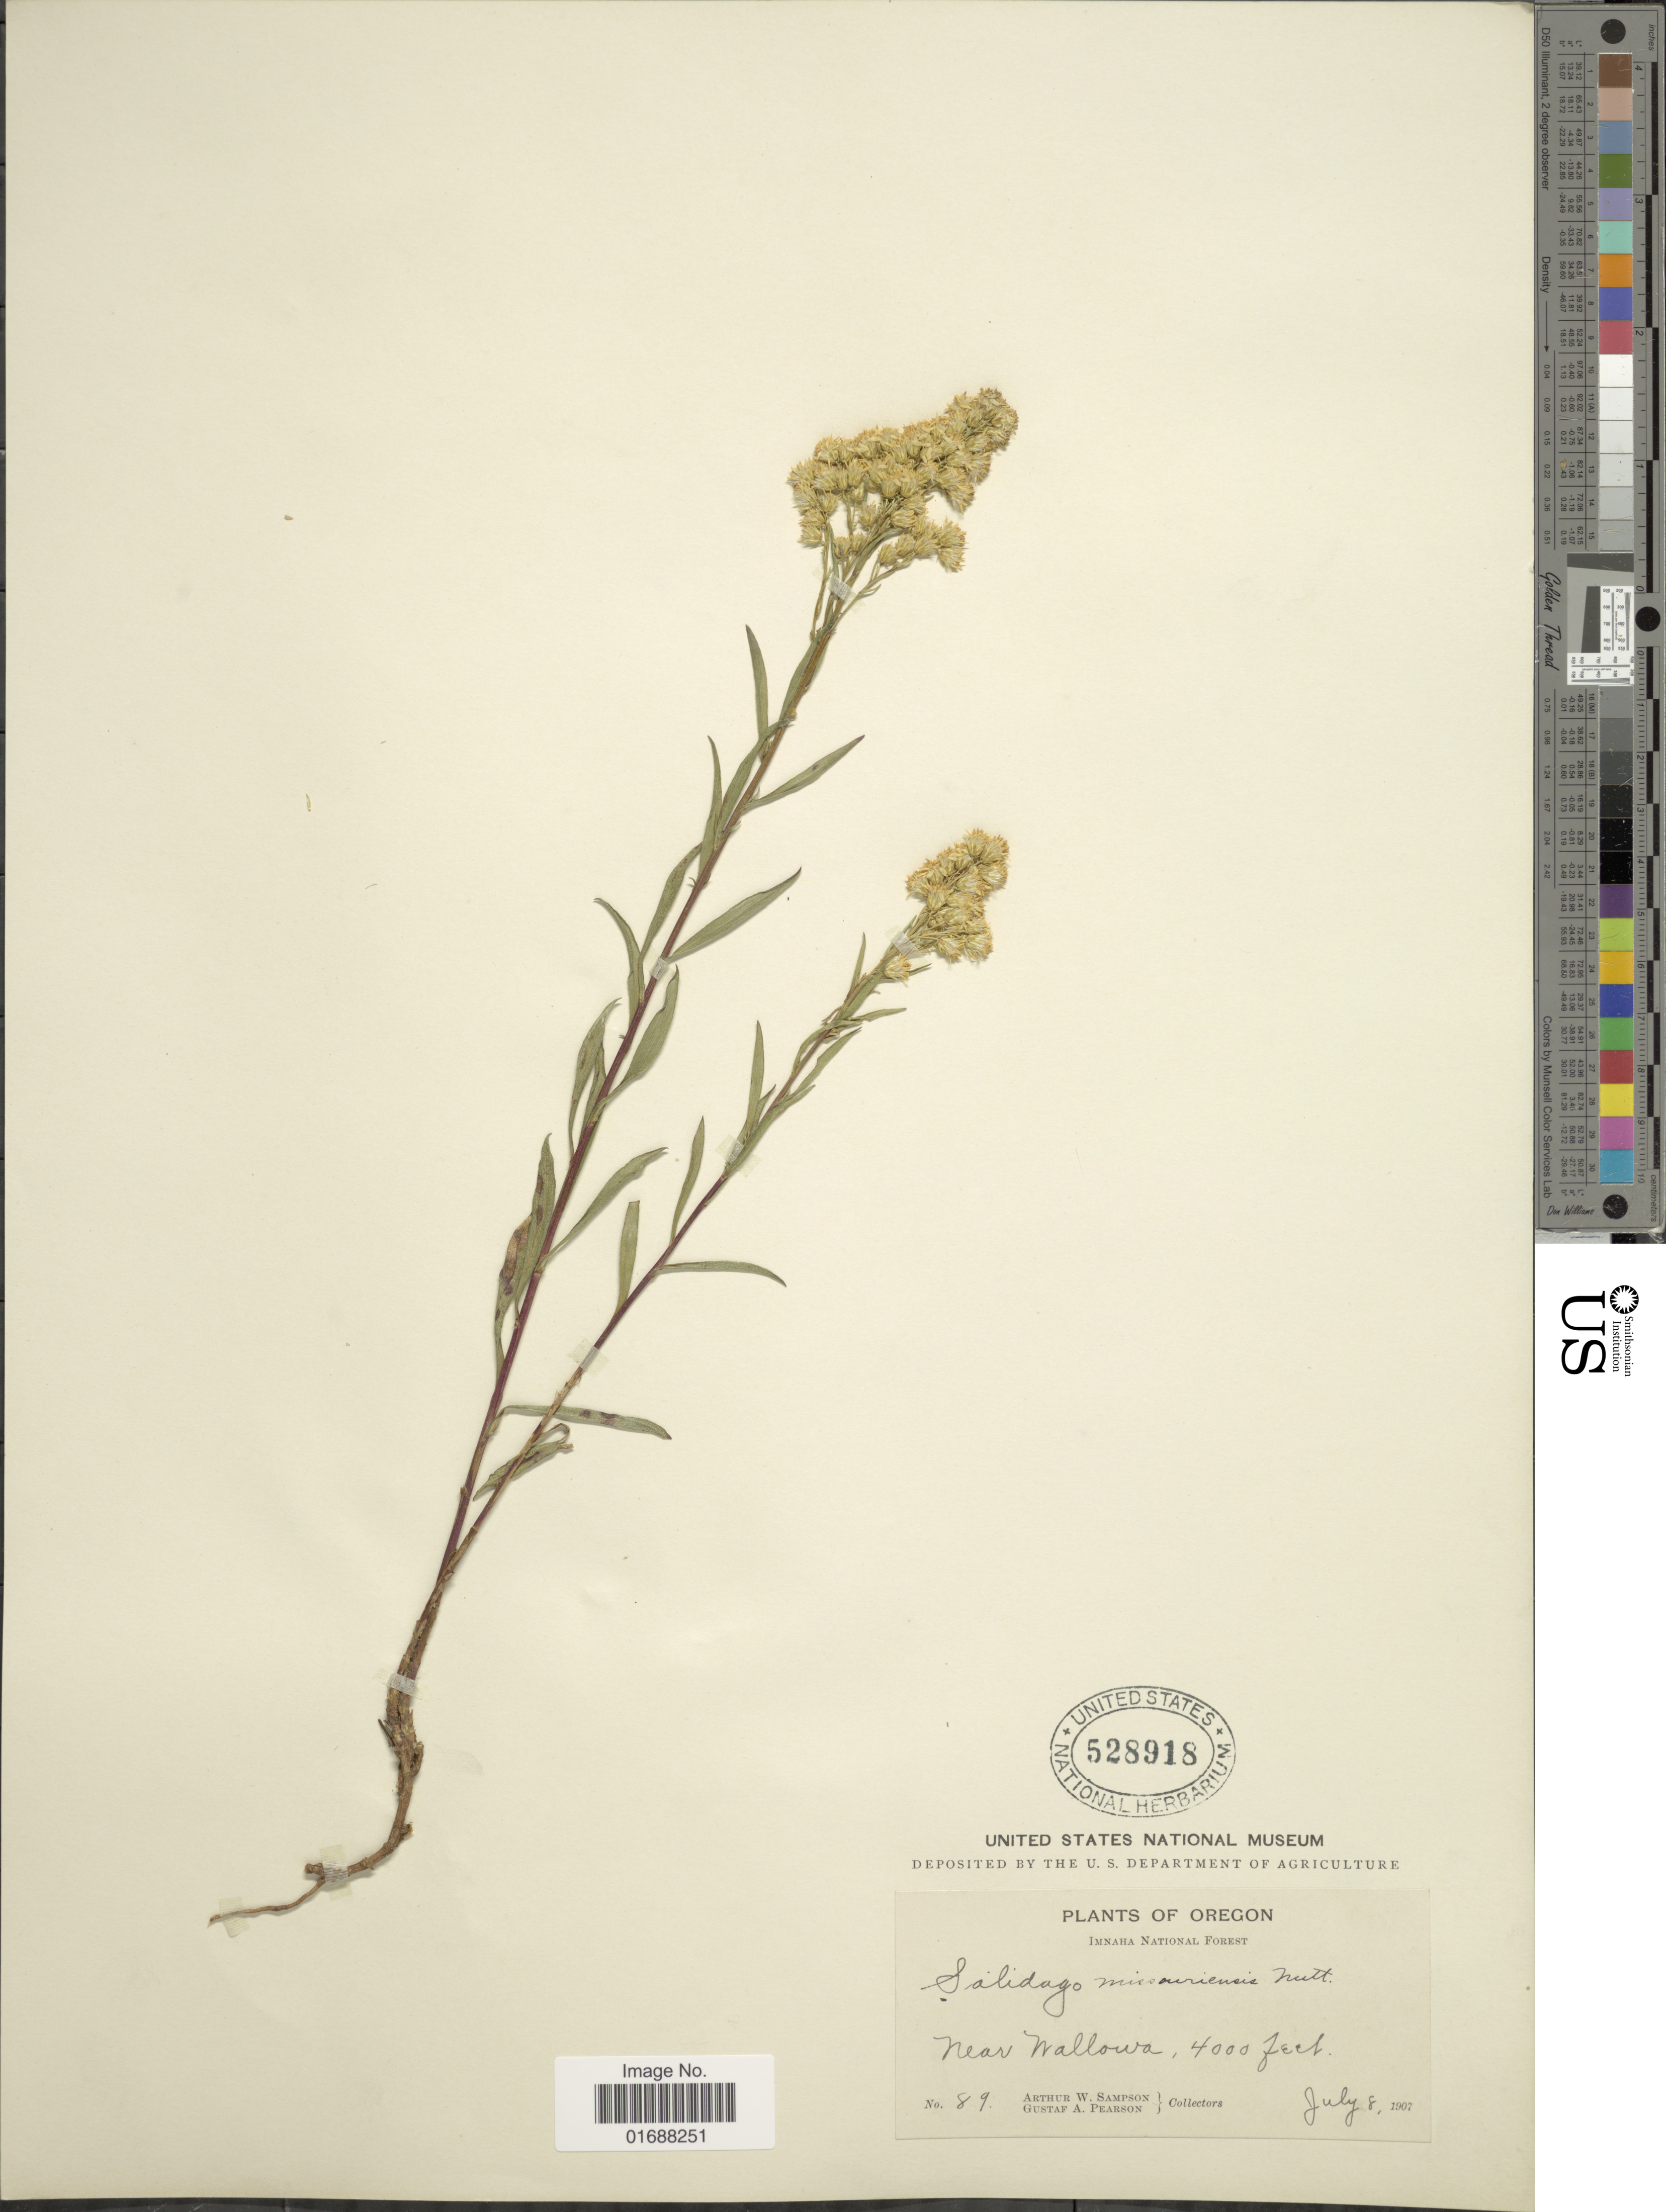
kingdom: Plantae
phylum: Tracheophyta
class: Magnoliopsida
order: Asterales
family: Asteraceae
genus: Solidago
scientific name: Solidago missouriensis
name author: Nutt.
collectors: A. Sampson & G. A. Pearson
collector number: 89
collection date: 1907-07-08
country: United States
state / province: Oregon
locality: Oregon, Near Mallowa.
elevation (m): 1219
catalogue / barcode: US 528918